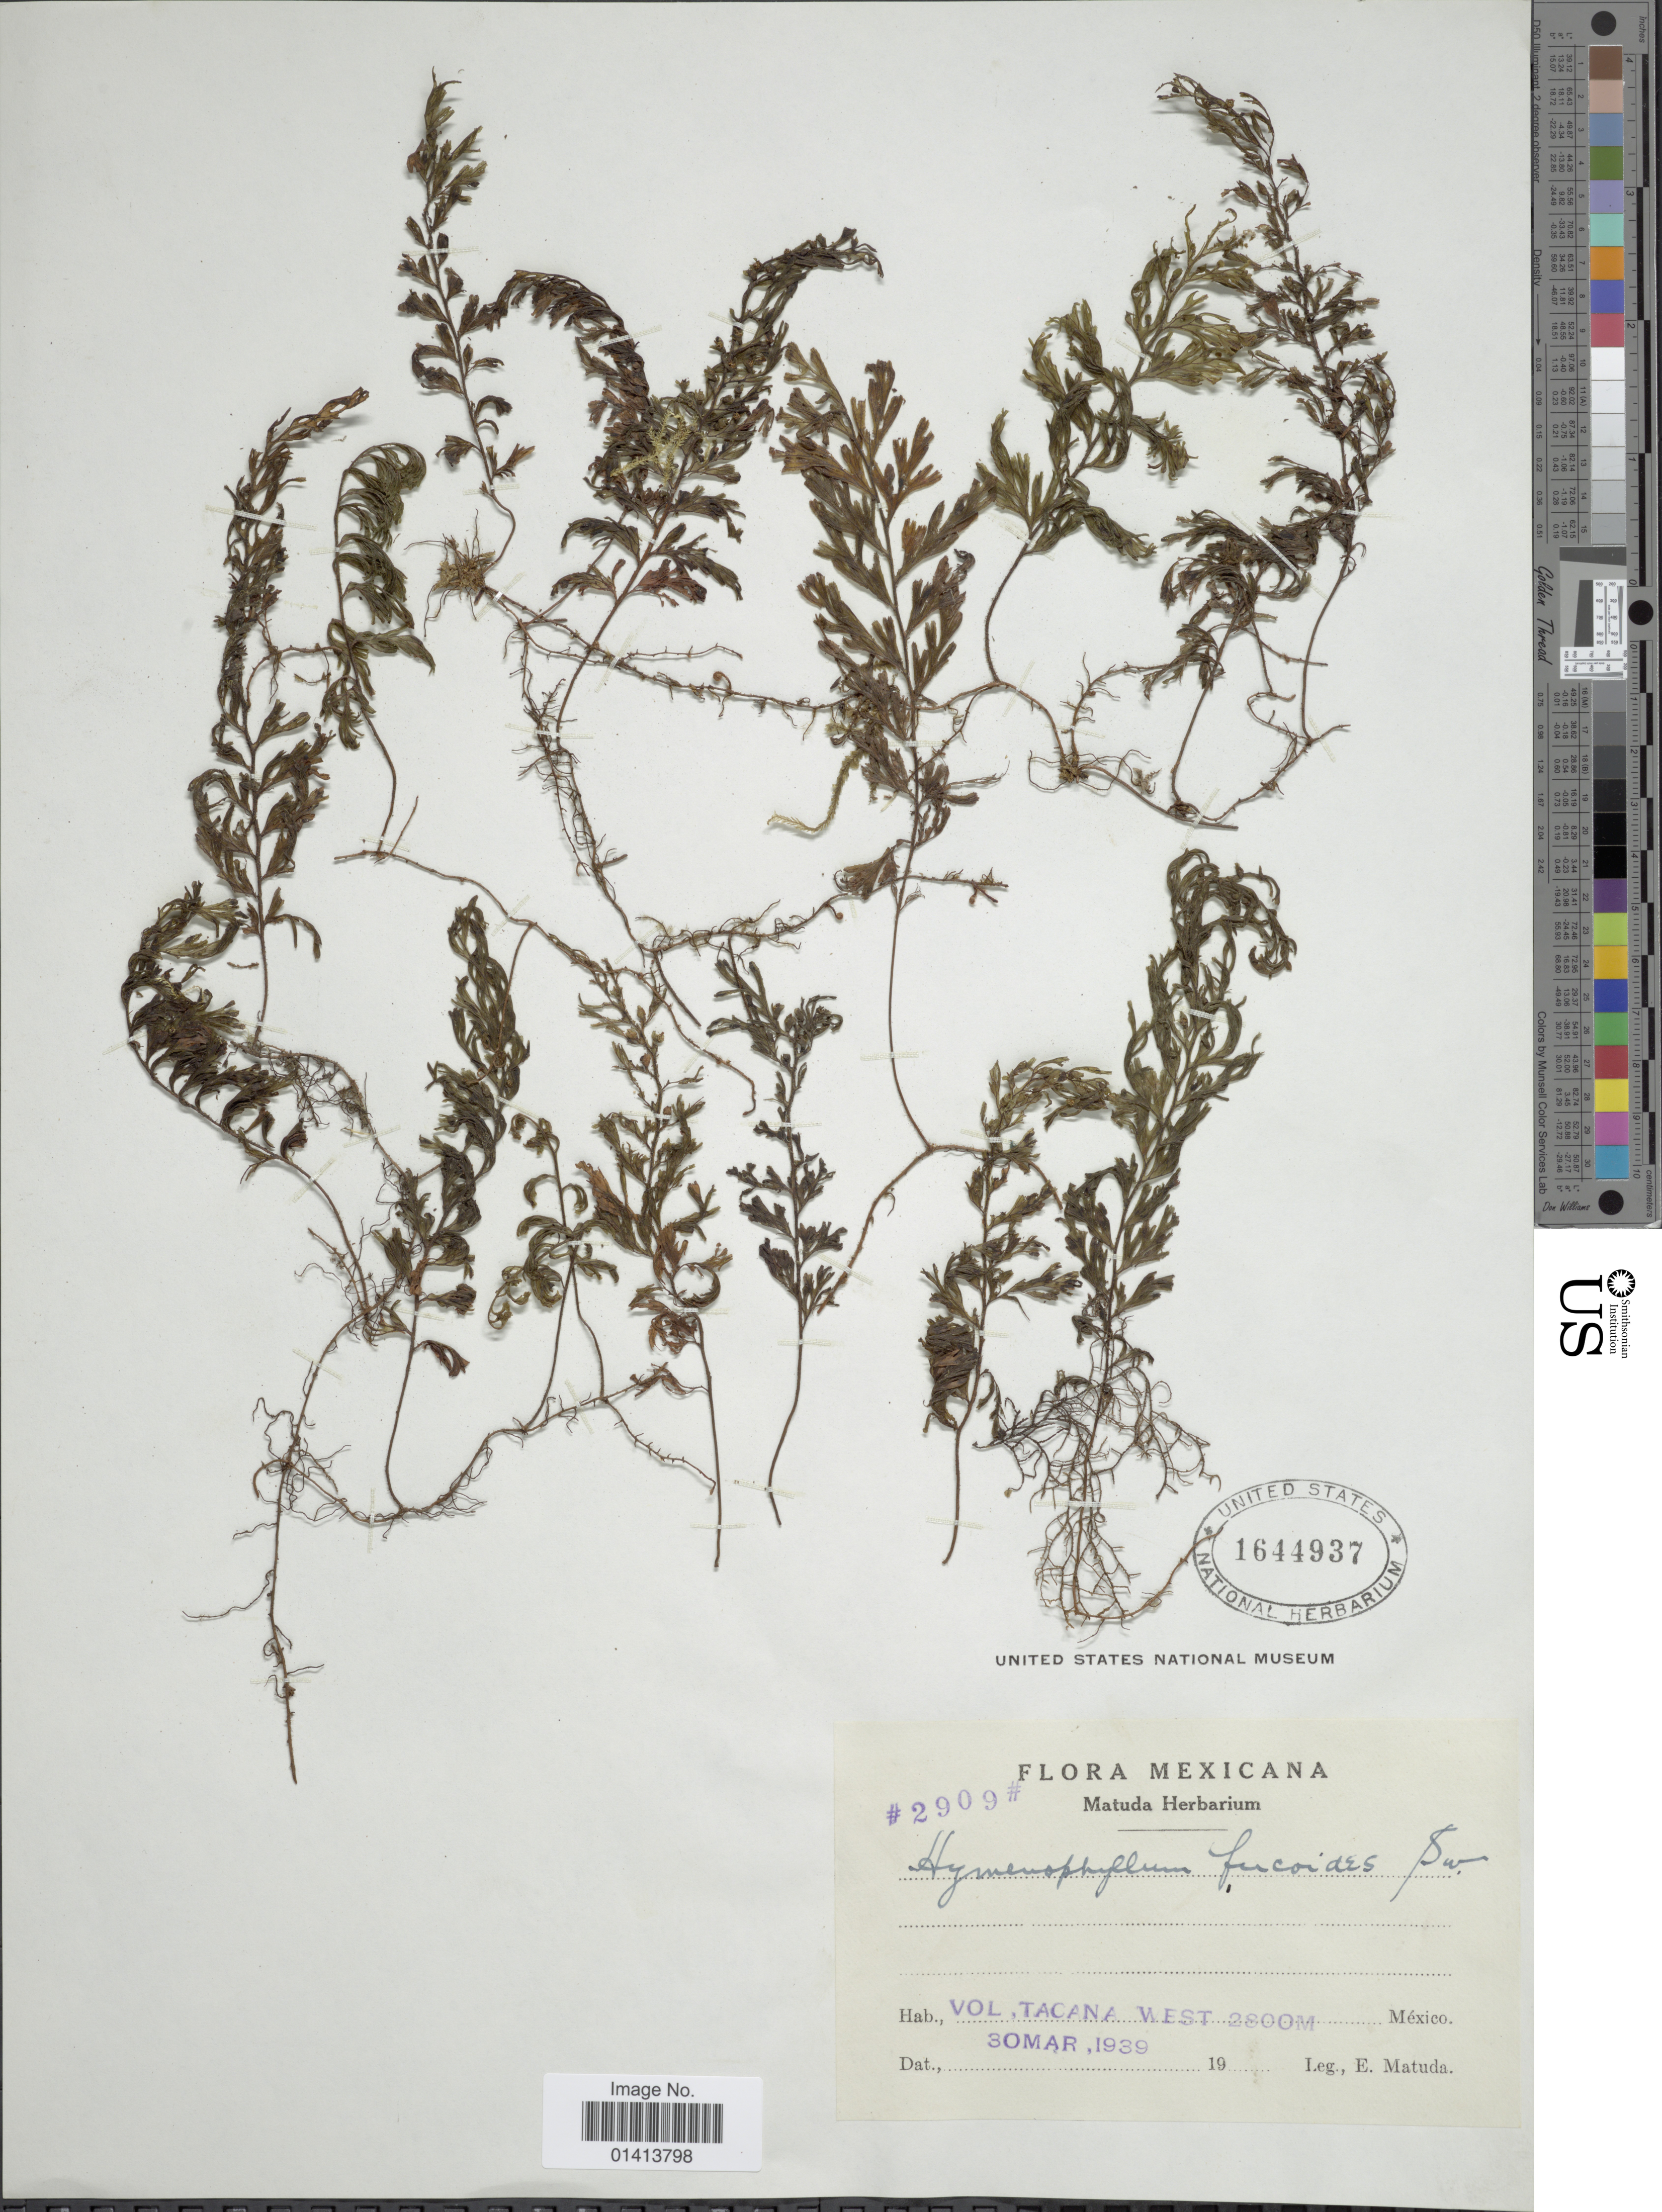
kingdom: Plantae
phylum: Tracheophyta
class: Polypodiopsida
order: Hymenophyllales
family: Hymenophyllaceae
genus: Hymenophyllum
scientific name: Hymenophyllum fucoides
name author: (Sw.) Sw.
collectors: E. Matuda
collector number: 2909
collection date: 1939-03-30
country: Mexico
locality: Vol, Tacana West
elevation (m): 2800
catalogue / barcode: US 1644937